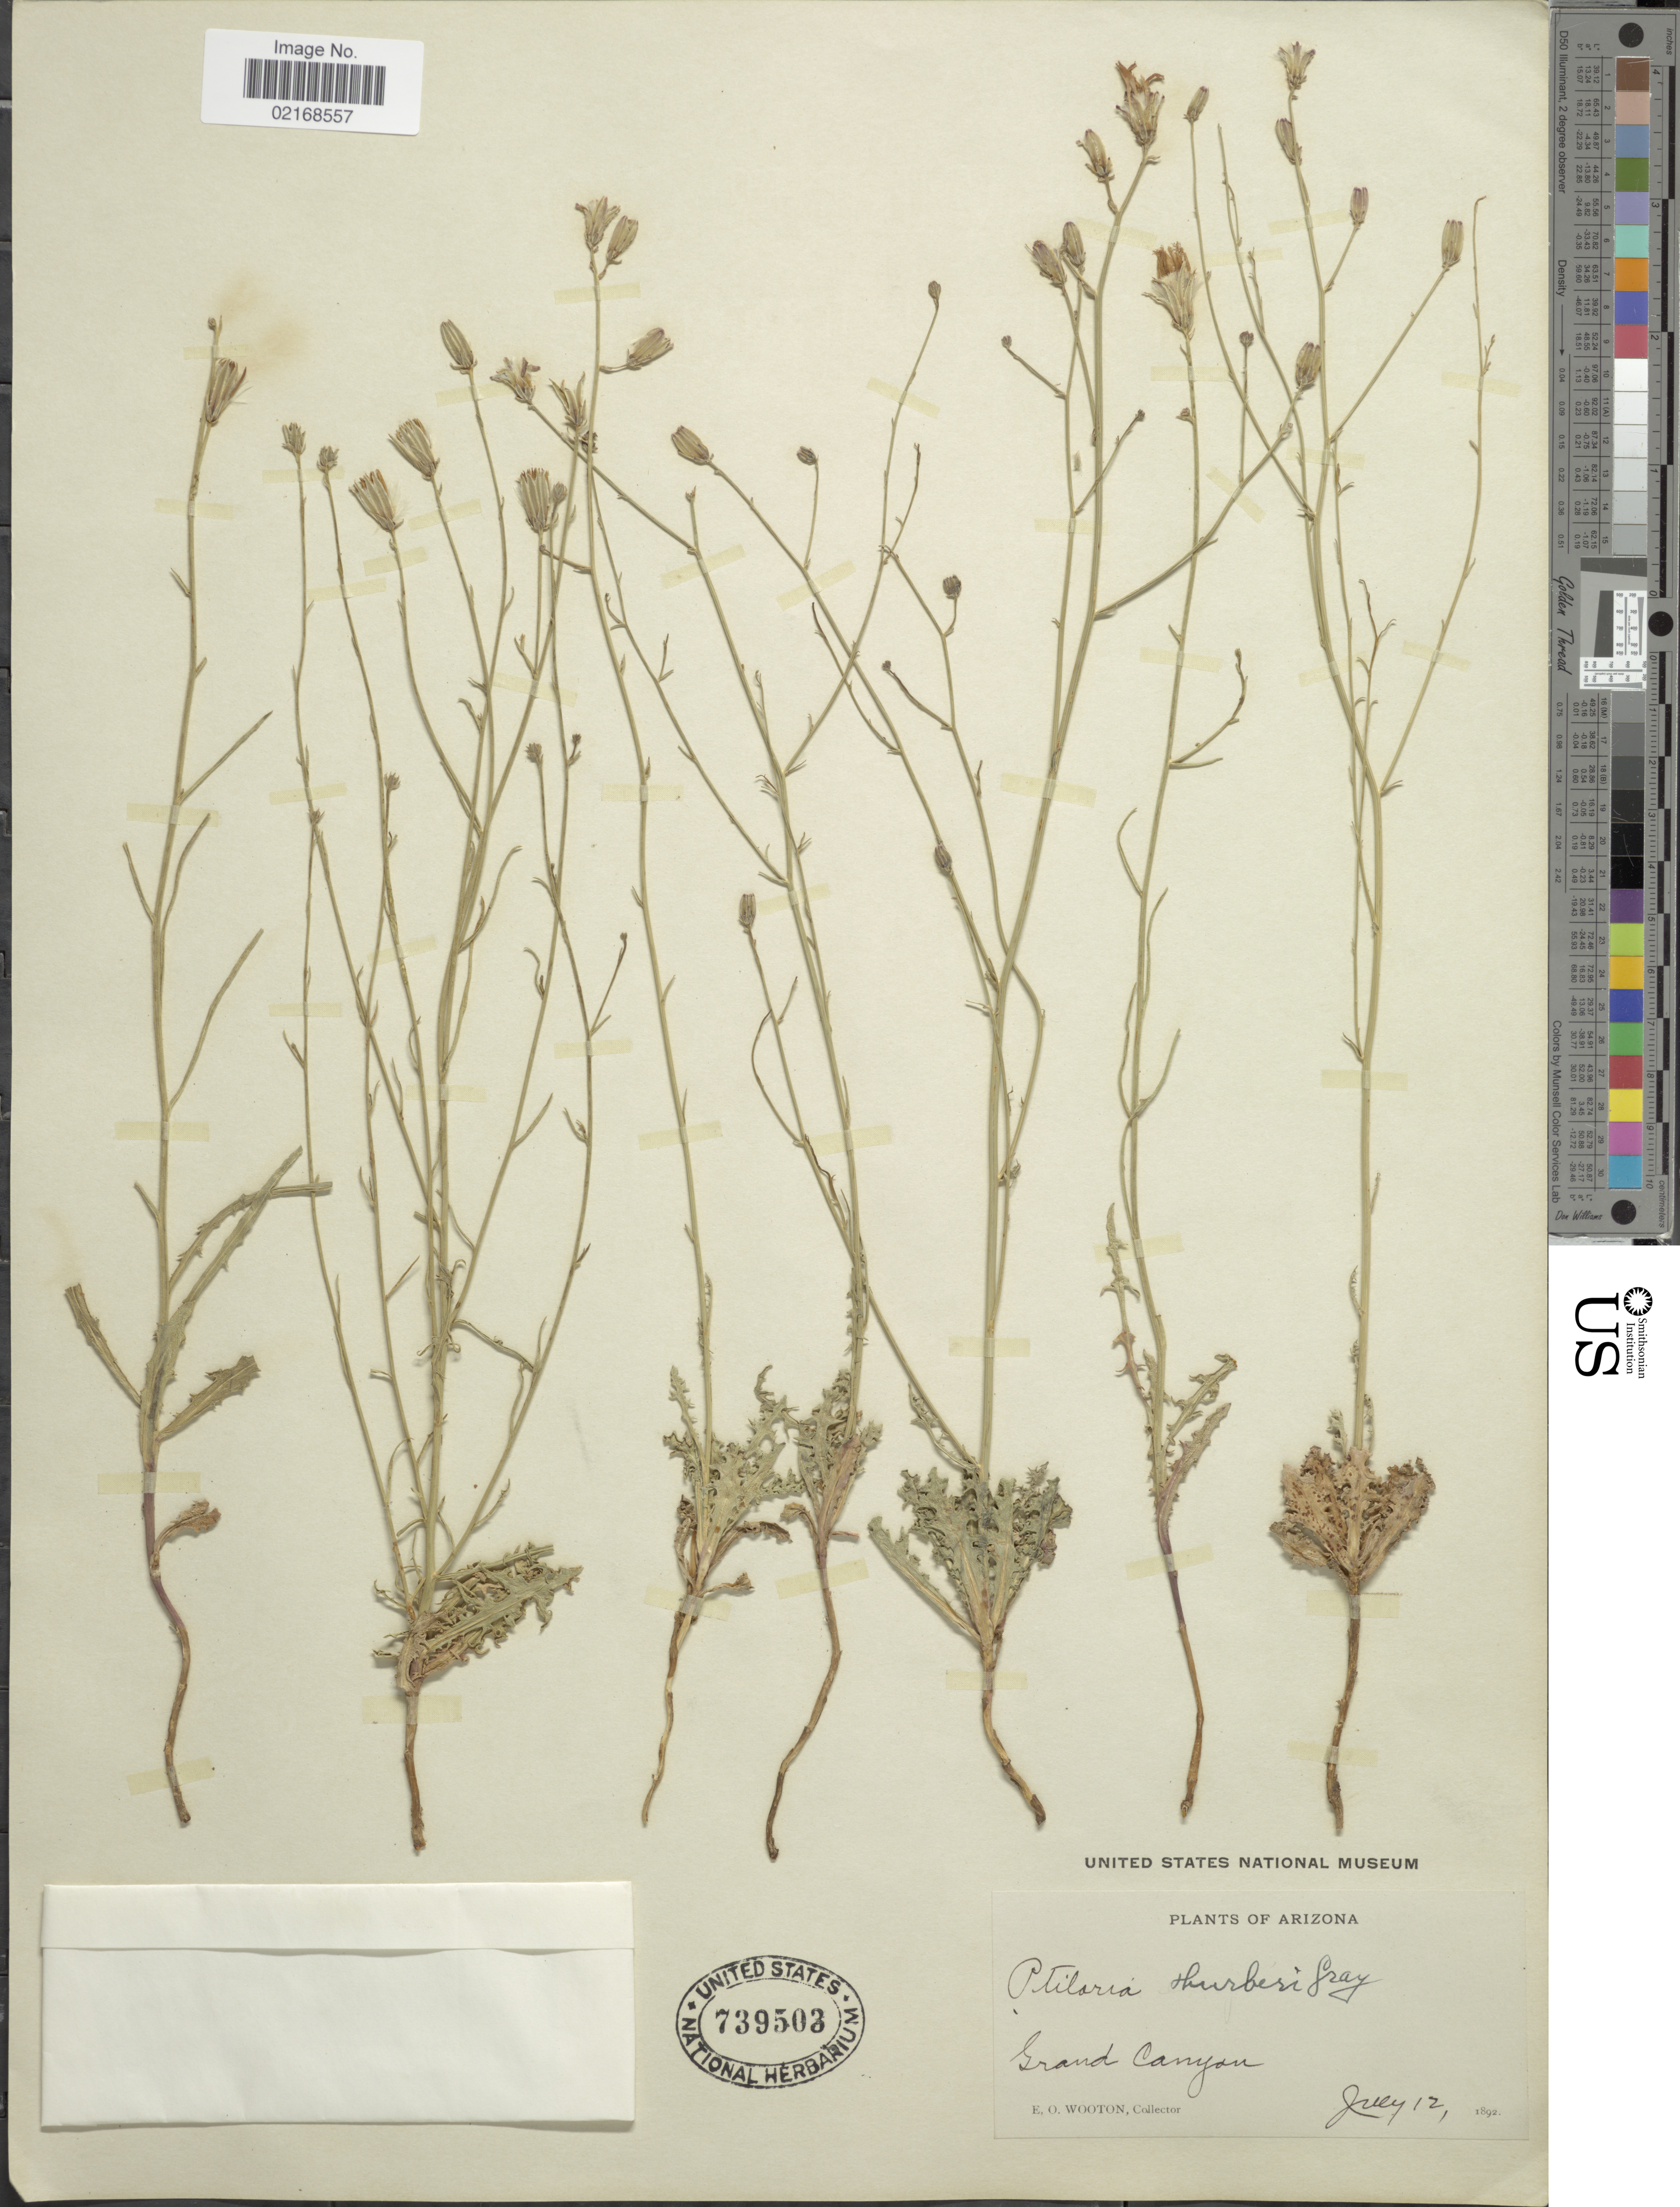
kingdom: Plantae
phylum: Tracheophyta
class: Magnoliopsida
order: Asterales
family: Asteraceae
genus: Stephanomeria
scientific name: Stephanomeria thurberi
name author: A. Gray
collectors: E. O. Wooton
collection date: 1892-07-12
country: United States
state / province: Arizona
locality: Grand Canyon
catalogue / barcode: US 739503